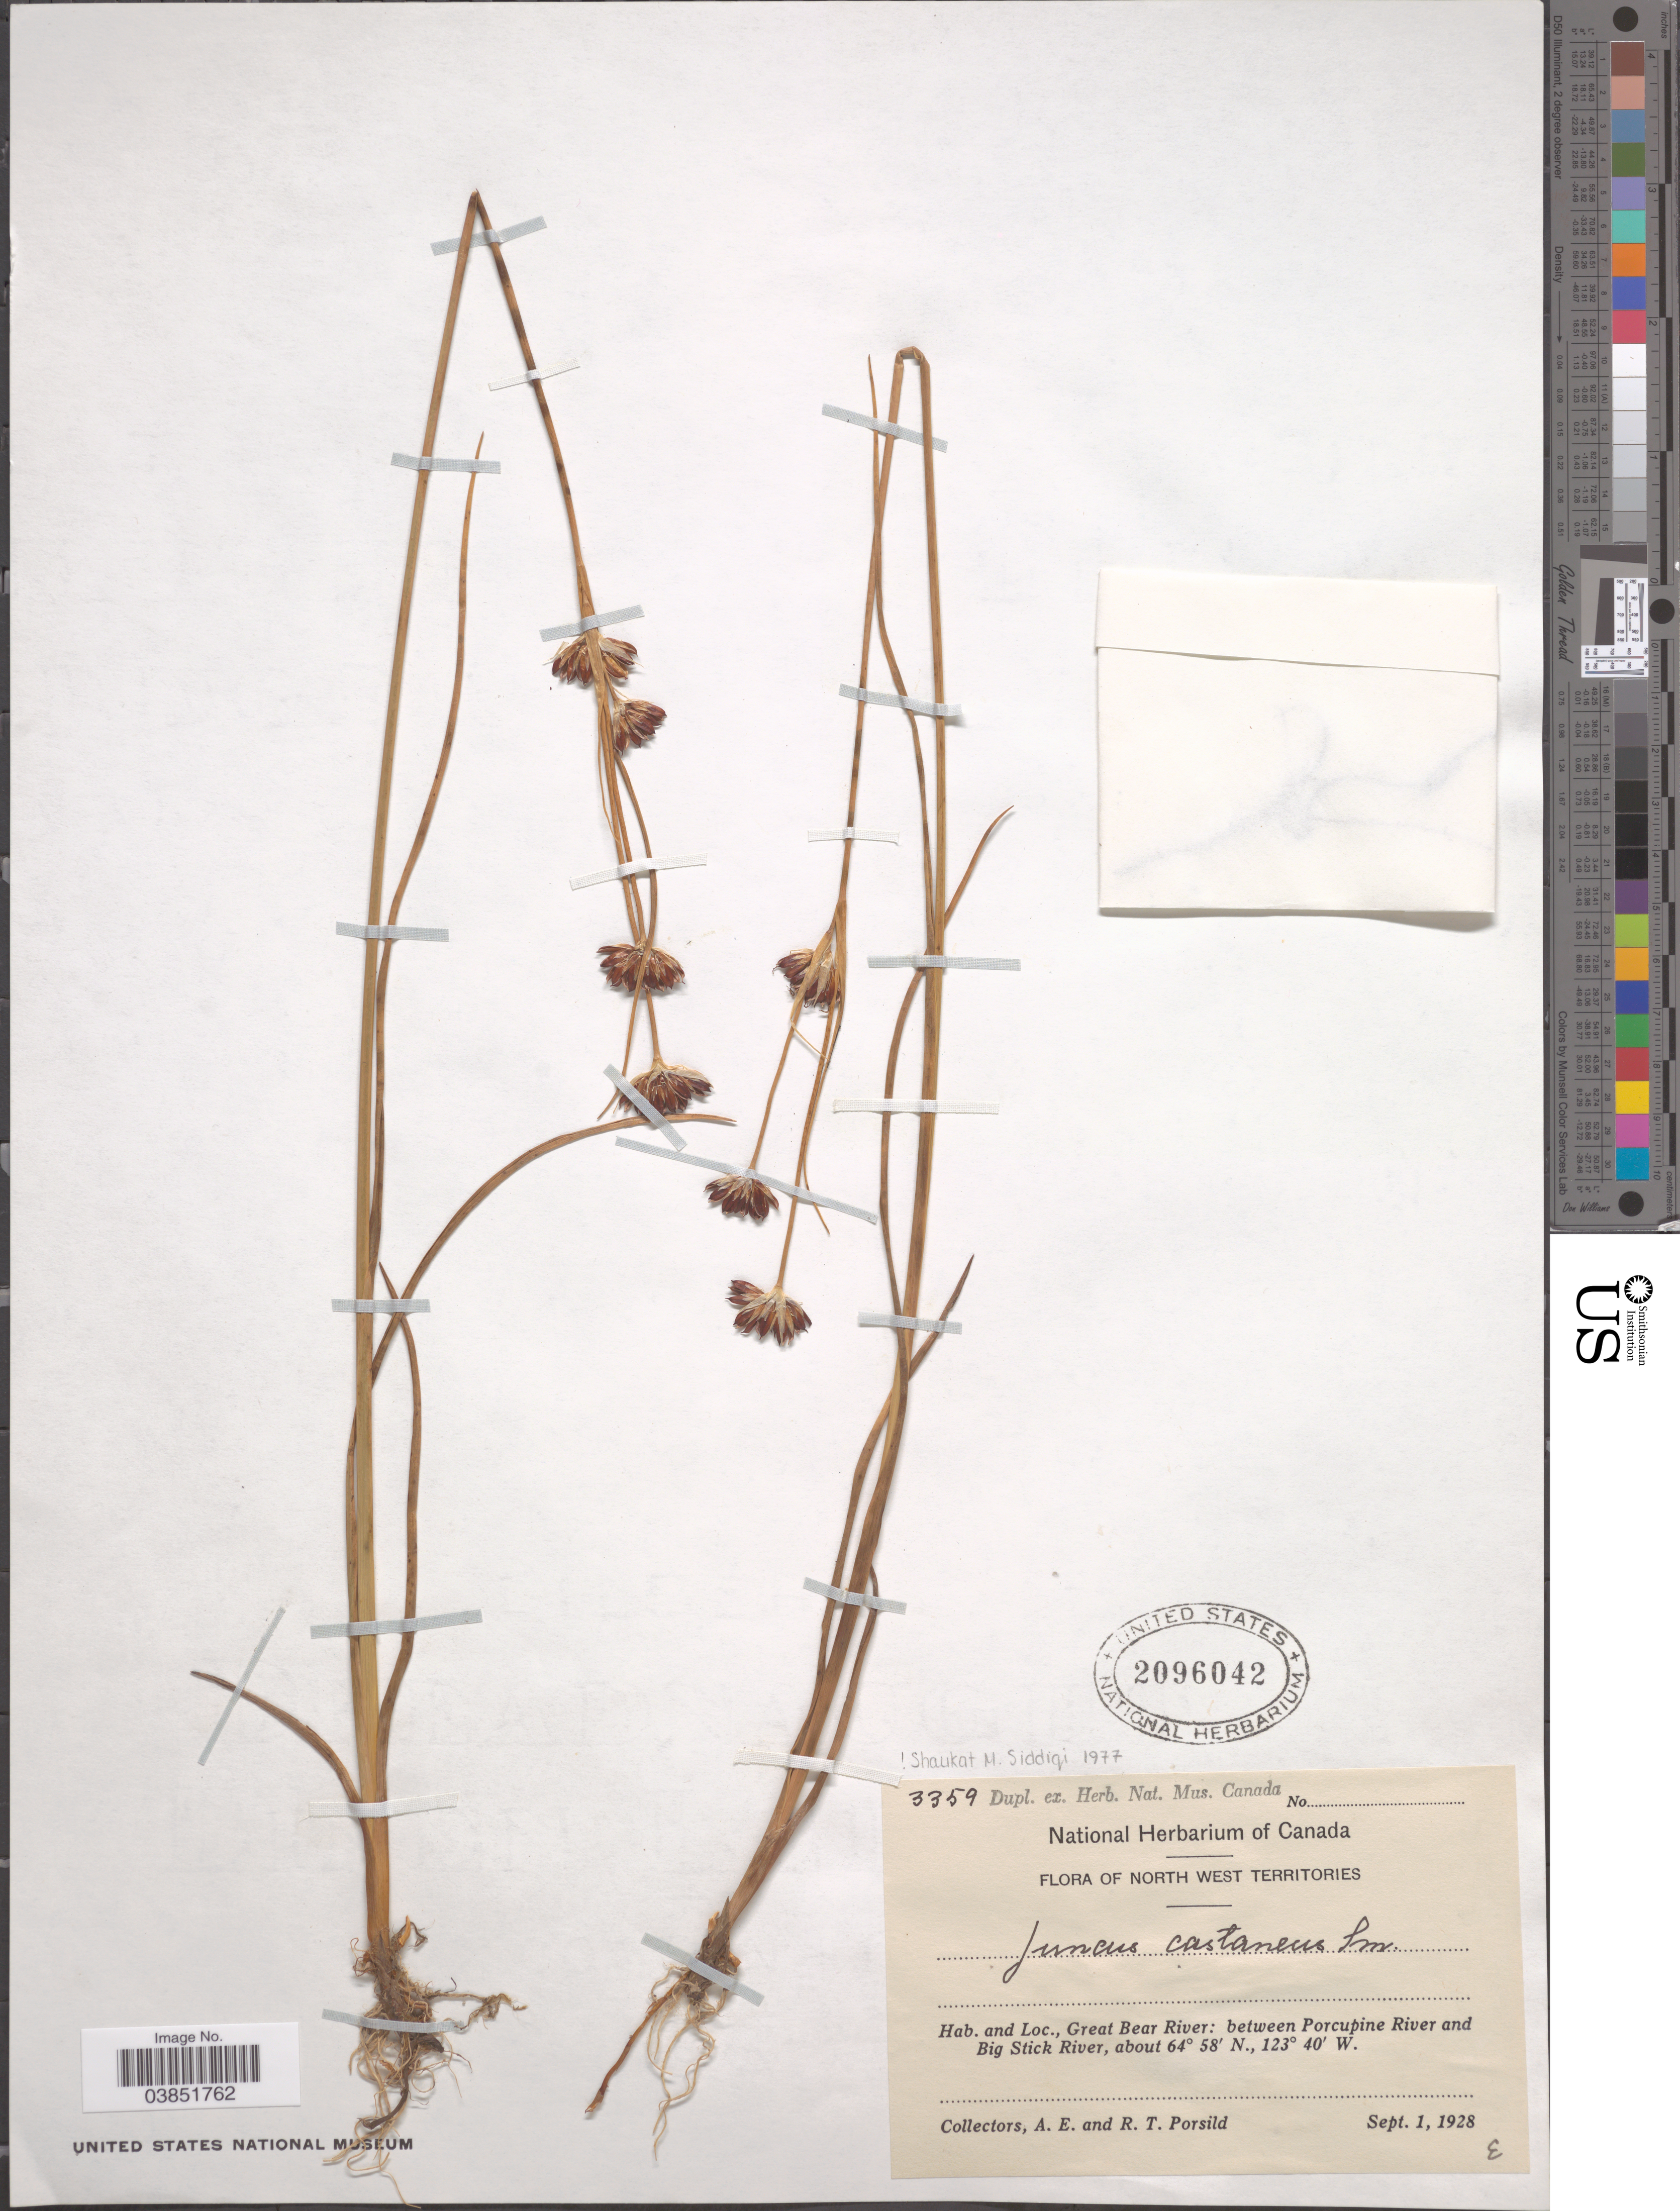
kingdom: Plantae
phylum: Tracheophyta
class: Liliopsida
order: Poales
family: Juncaceae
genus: Juncus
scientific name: Juncus castaneus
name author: Sm.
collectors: A. E. Porsild & R. T. Porsild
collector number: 3359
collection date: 1928-09-01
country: Canada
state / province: Northwest Territories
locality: North West Territories. Great Bear River: between Porcupine River and Big Stick River.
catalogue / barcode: US 2096042